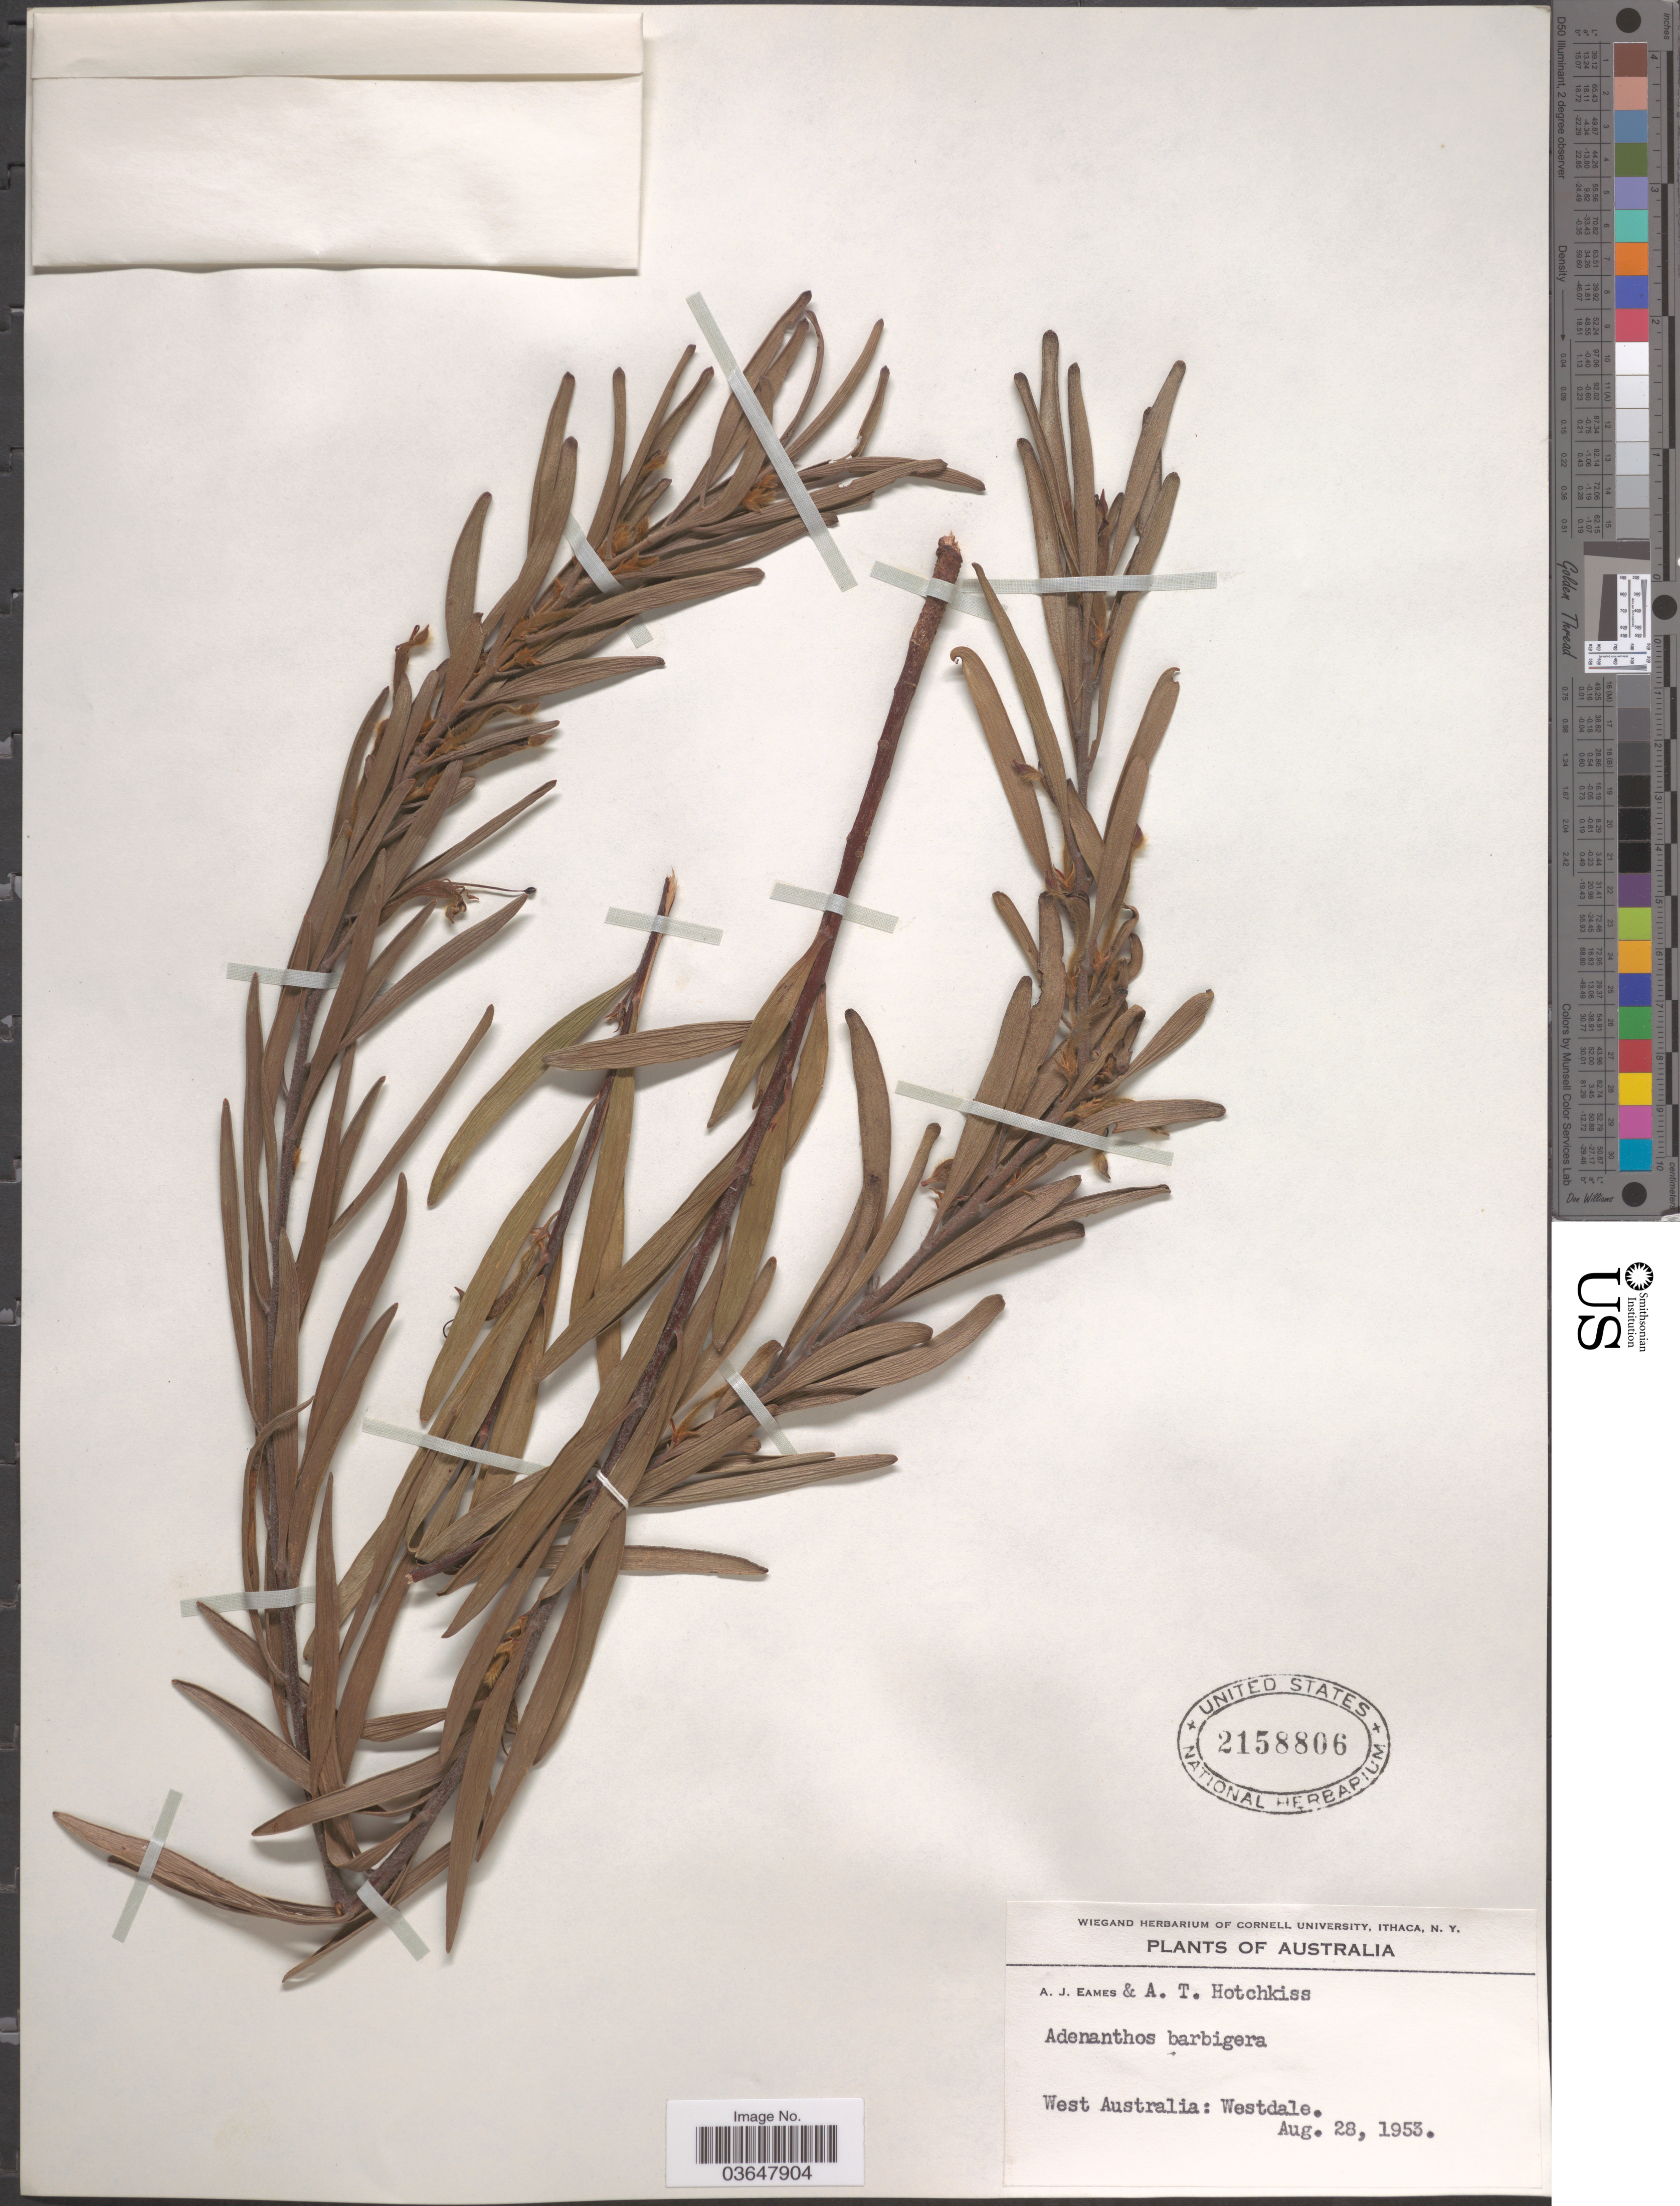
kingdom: Plantae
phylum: Tracheophyta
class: Magnoliopsida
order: Proteales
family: Proteaceae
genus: Adenanthos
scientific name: Adenanthos barbiger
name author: Lindl.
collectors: A. J. Eames & A. Hotchkiss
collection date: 1953-08-28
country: Australia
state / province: Western Australia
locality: West Australia: Westdale.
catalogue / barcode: US 2158806